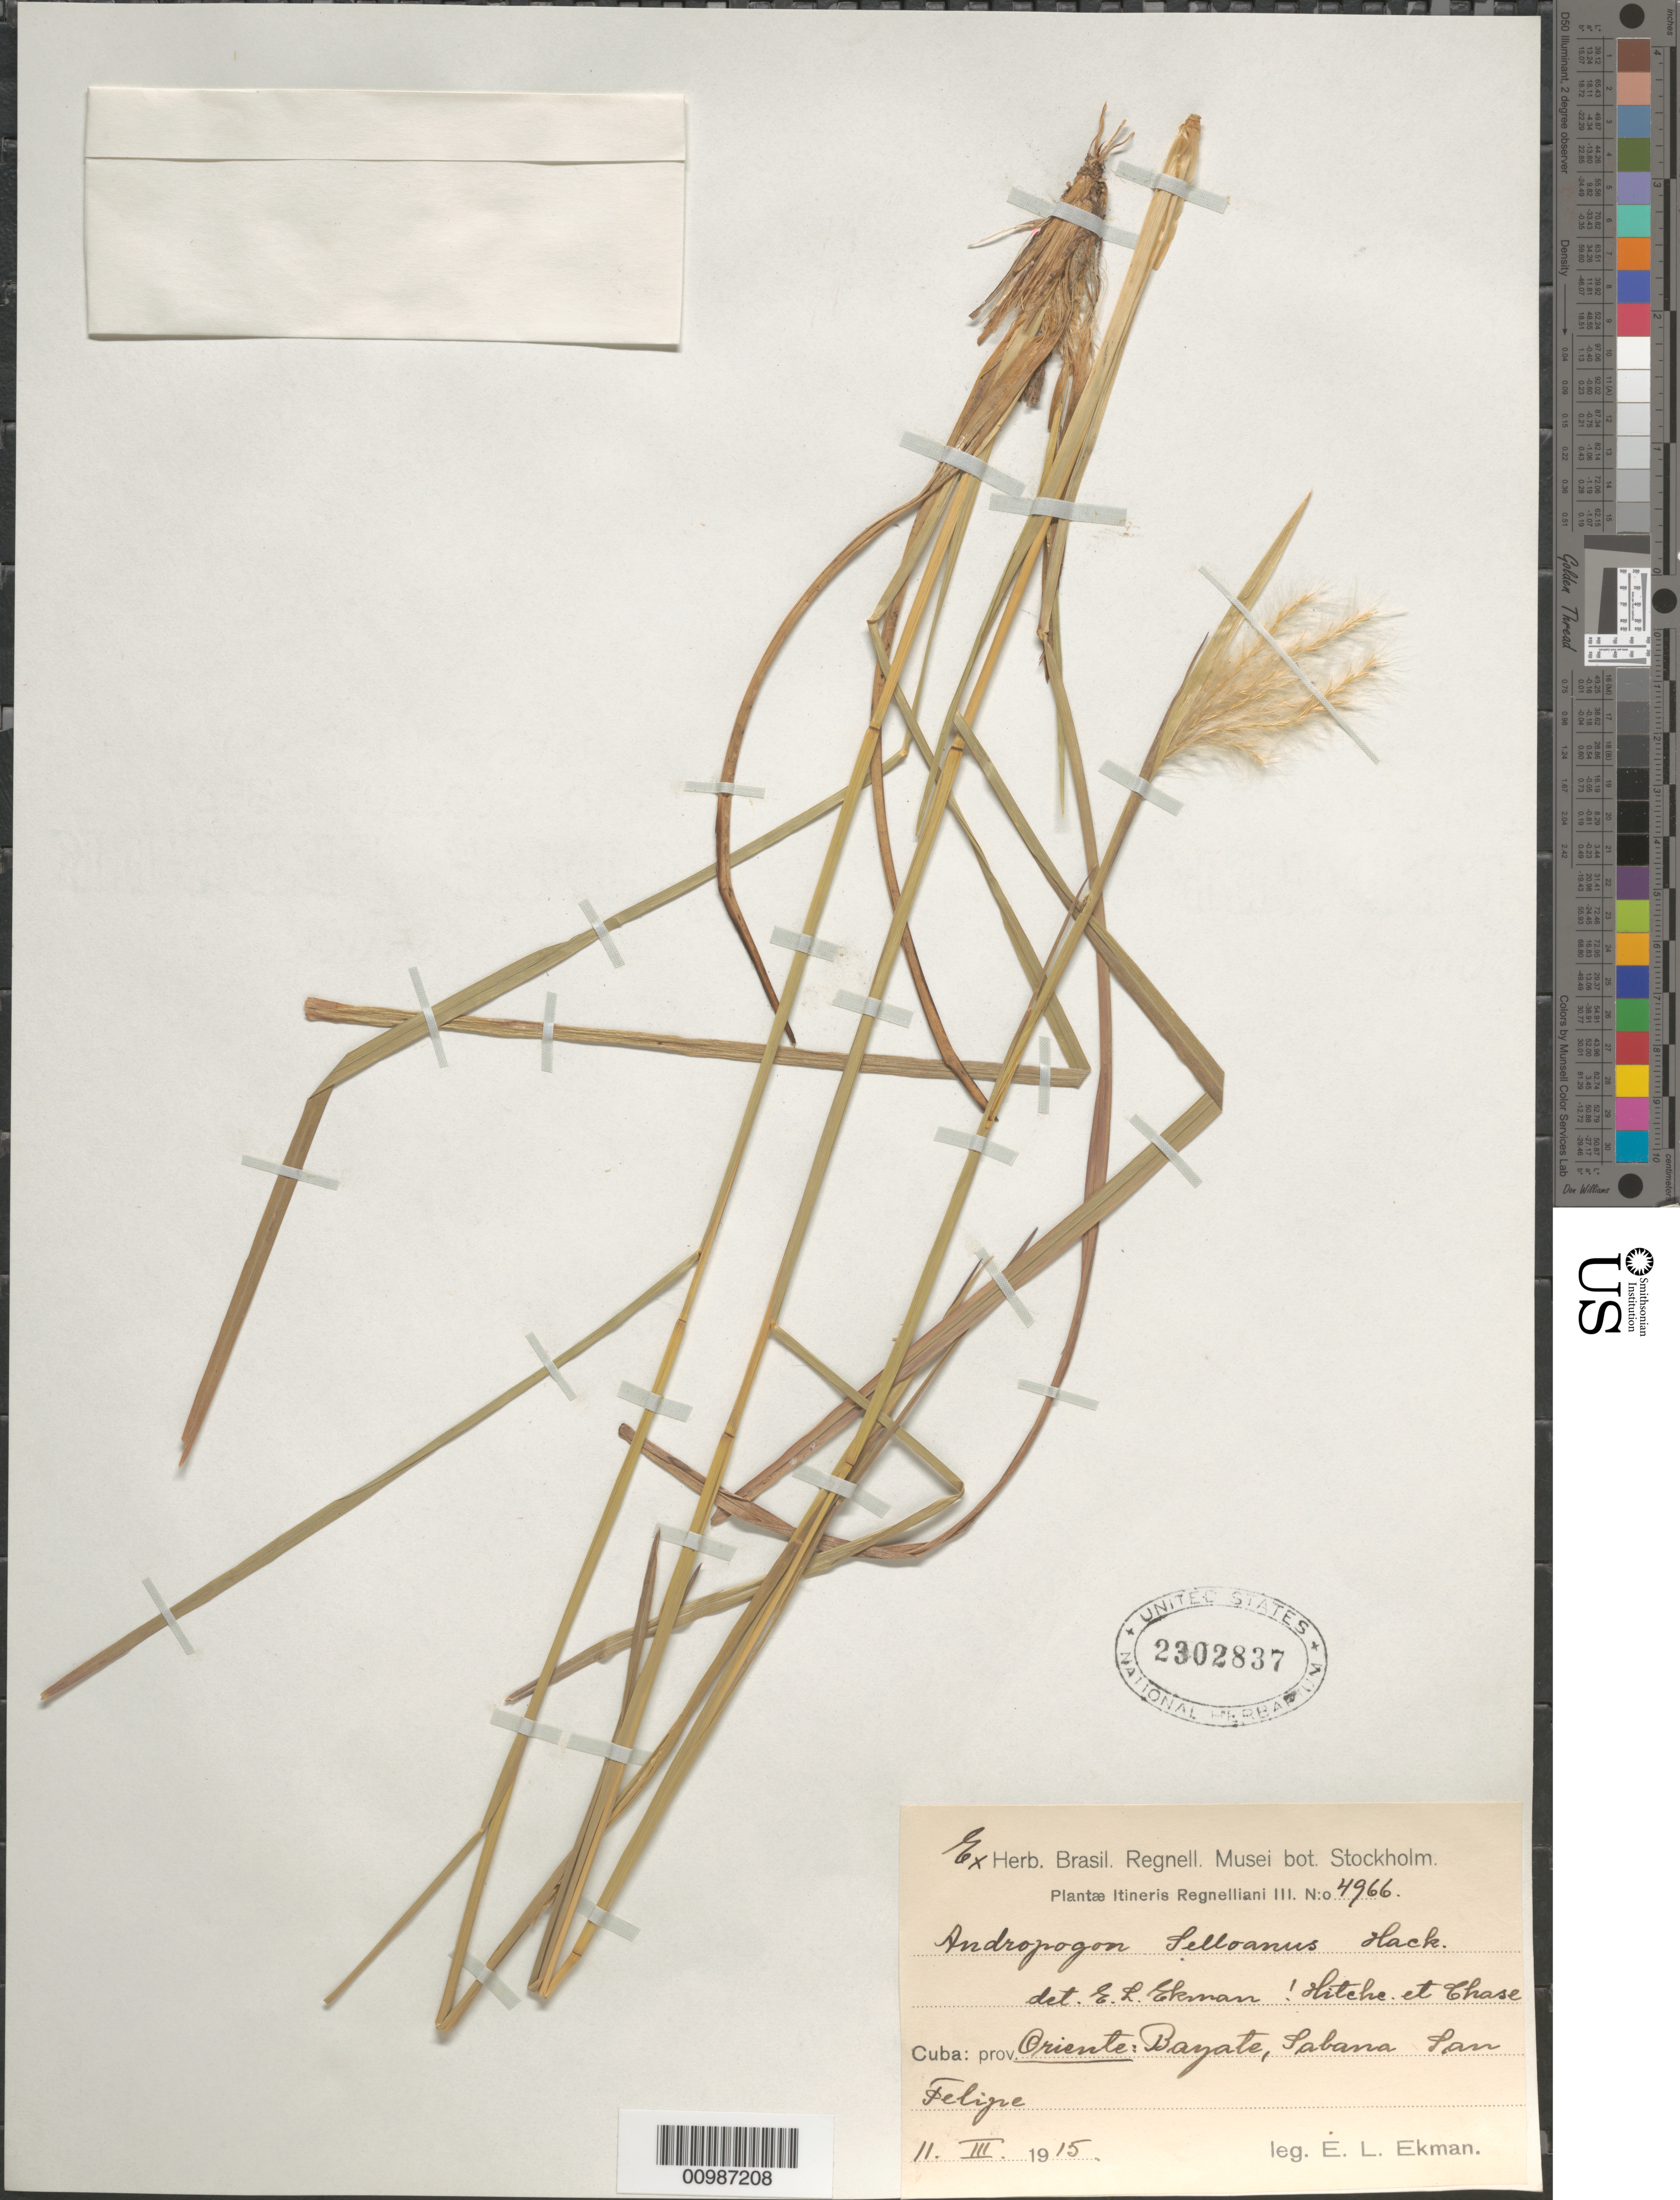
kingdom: Plantae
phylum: Tracheophyta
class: Liliopsida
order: Poales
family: Poaceae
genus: Andropogon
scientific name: Andropogon selloanus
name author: (Hack.) Hack.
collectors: E. L. Ekman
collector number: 4966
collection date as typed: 11 Mar 1915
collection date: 1915-03-11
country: Cuba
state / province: Guantánamo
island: Cuba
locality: Bayate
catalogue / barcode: US 2302837